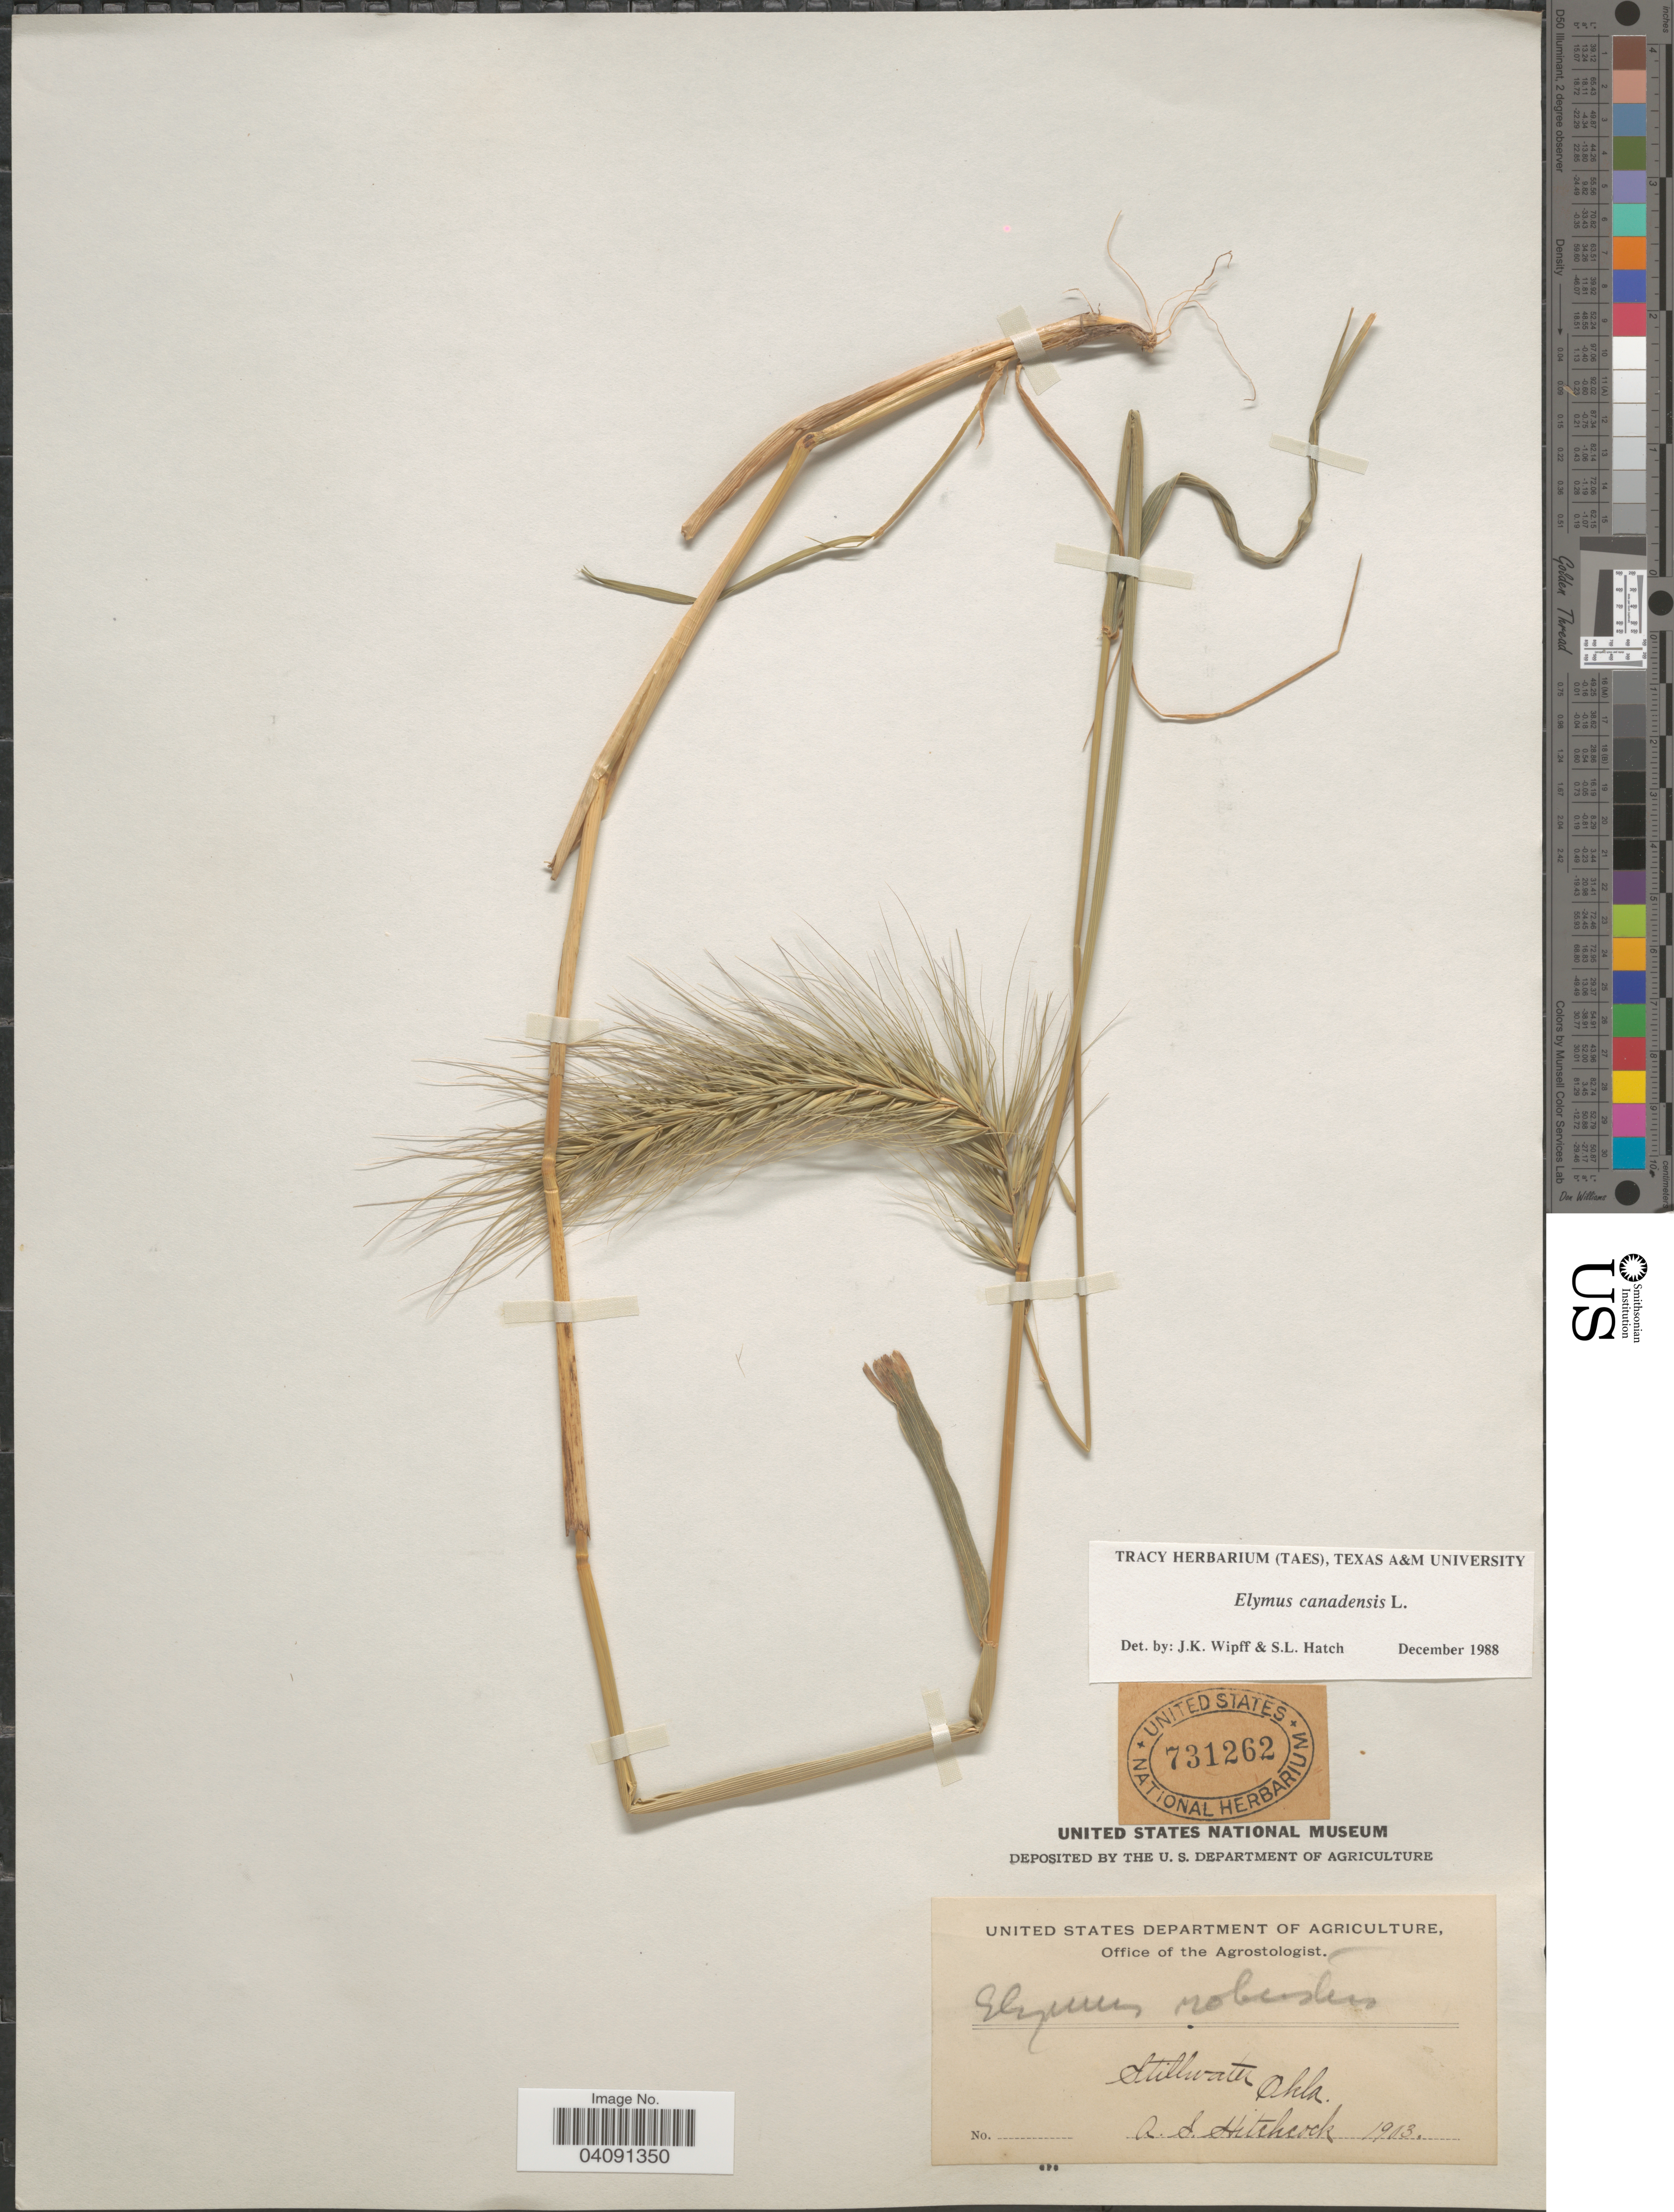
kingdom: Plantae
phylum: Tracheophyta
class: Liliopsida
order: Poales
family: Poaceae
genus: Elymus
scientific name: Elymus canadensis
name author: L.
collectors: A. S. Hitchcock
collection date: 1903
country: United States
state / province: Oklahoma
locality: Stillwater.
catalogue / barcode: US 731262